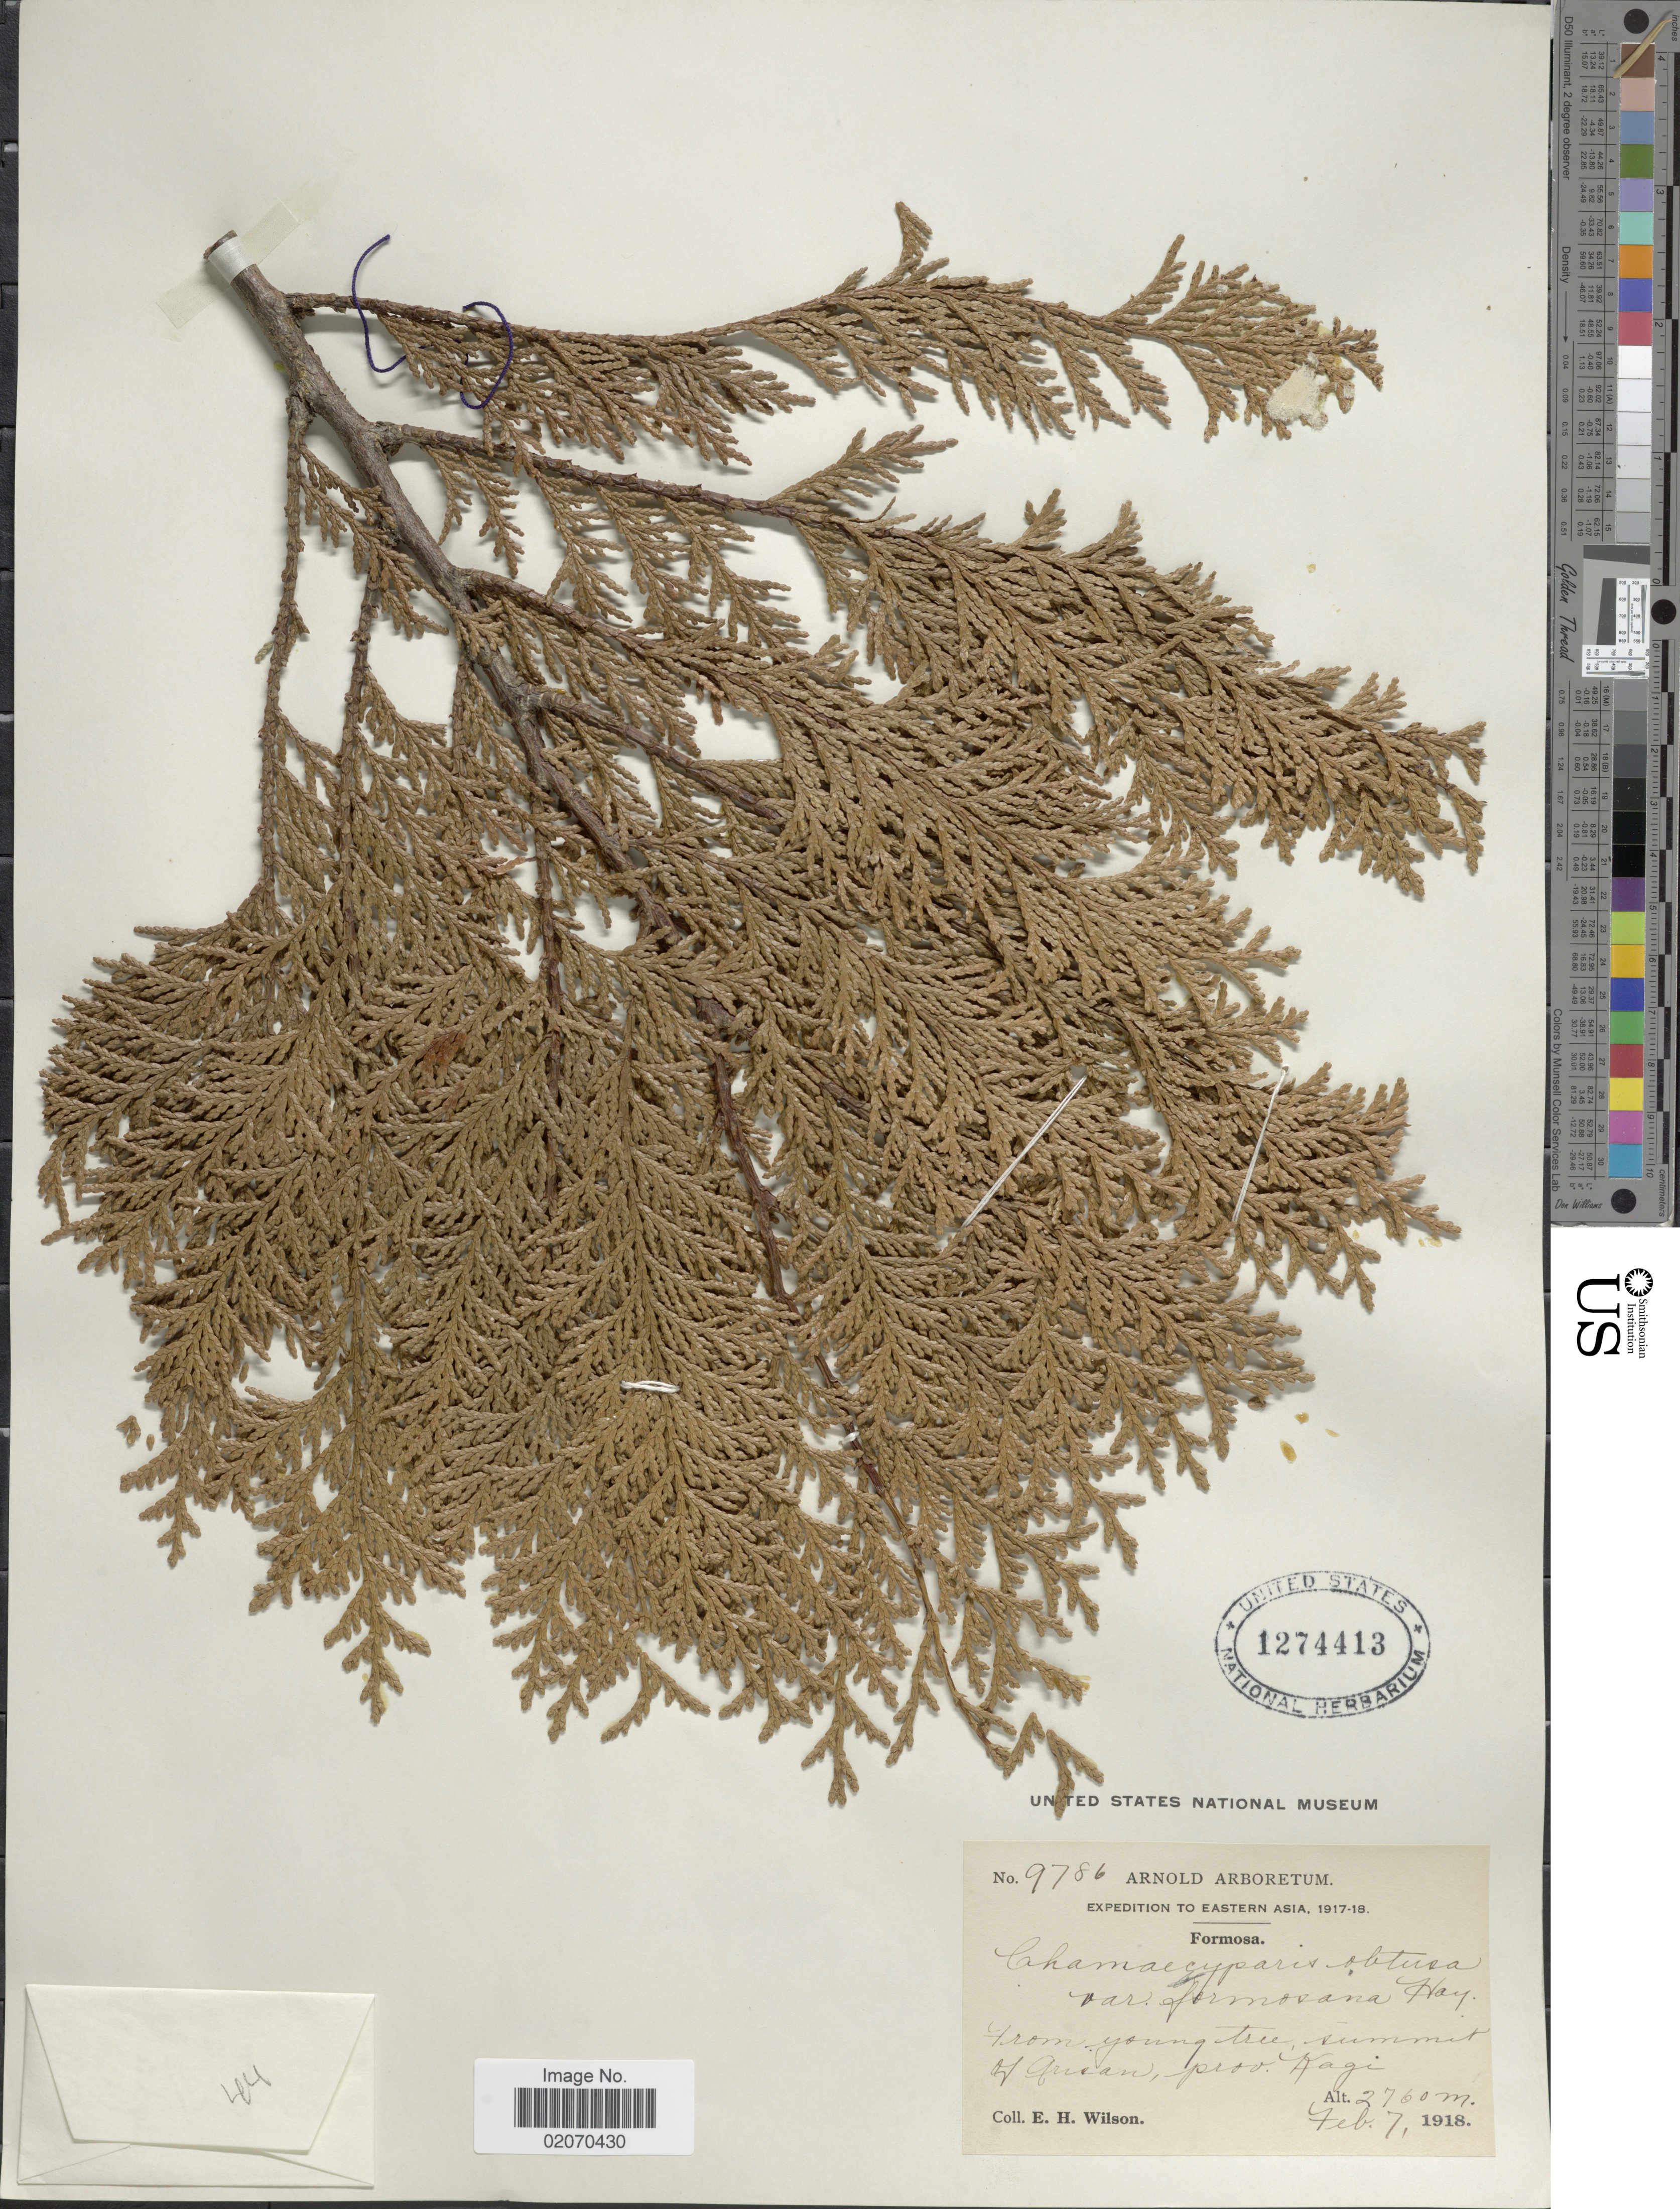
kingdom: Plantae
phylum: Tracheophyta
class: Pinopsida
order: Pinales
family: Cupressaceae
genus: Chamaecyparis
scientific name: Chamaecyparis obtusa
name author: (Siebold & Zucc.) Endl.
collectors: E. Wilson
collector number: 9786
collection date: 1918-02-08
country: Taiwan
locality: Summit of Arisan, prov. Kagi. Formosa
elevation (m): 2760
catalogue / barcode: US 1274413